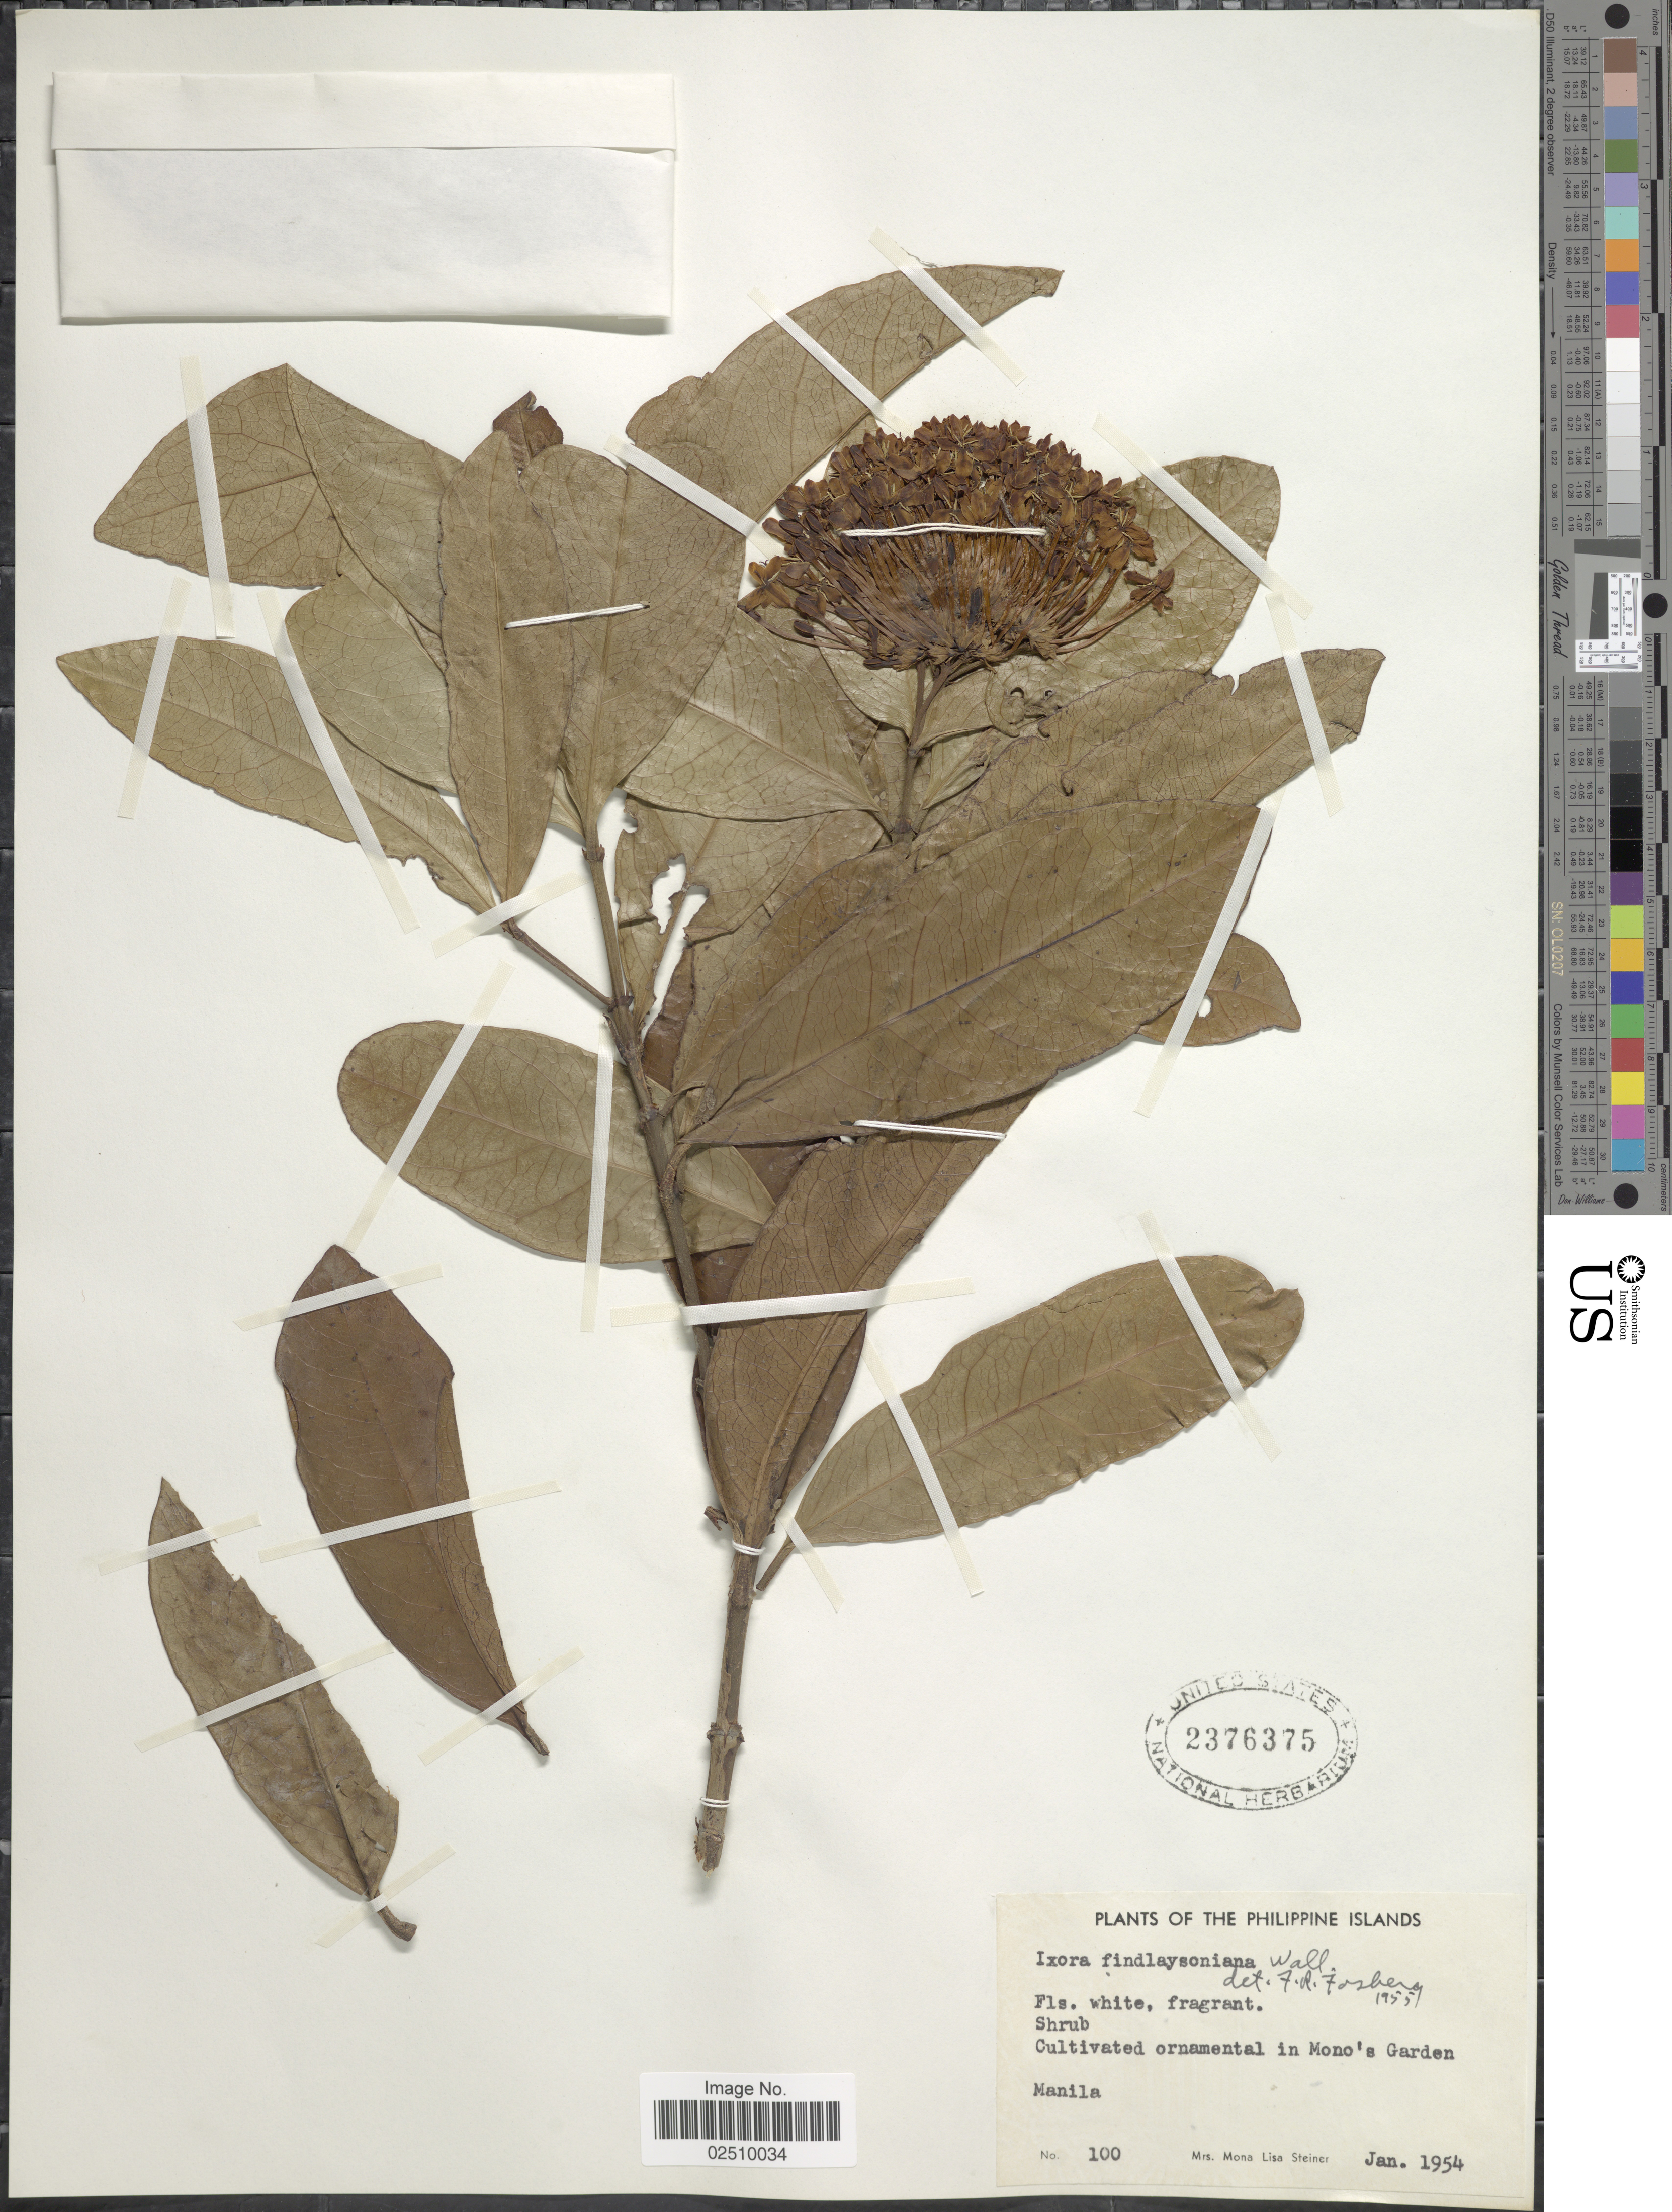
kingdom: Plantae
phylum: Tracheophyta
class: Magnoliopsida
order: Gentianales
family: Rubiaceae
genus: Ixora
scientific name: Ixora finlaysoniana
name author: Wall. ex G. Don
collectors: M. Steiner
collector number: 100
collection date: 1954-01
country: Philippines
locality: Cultivated ornamental in Mono's Garden. Manila.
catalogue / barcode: US 2376375